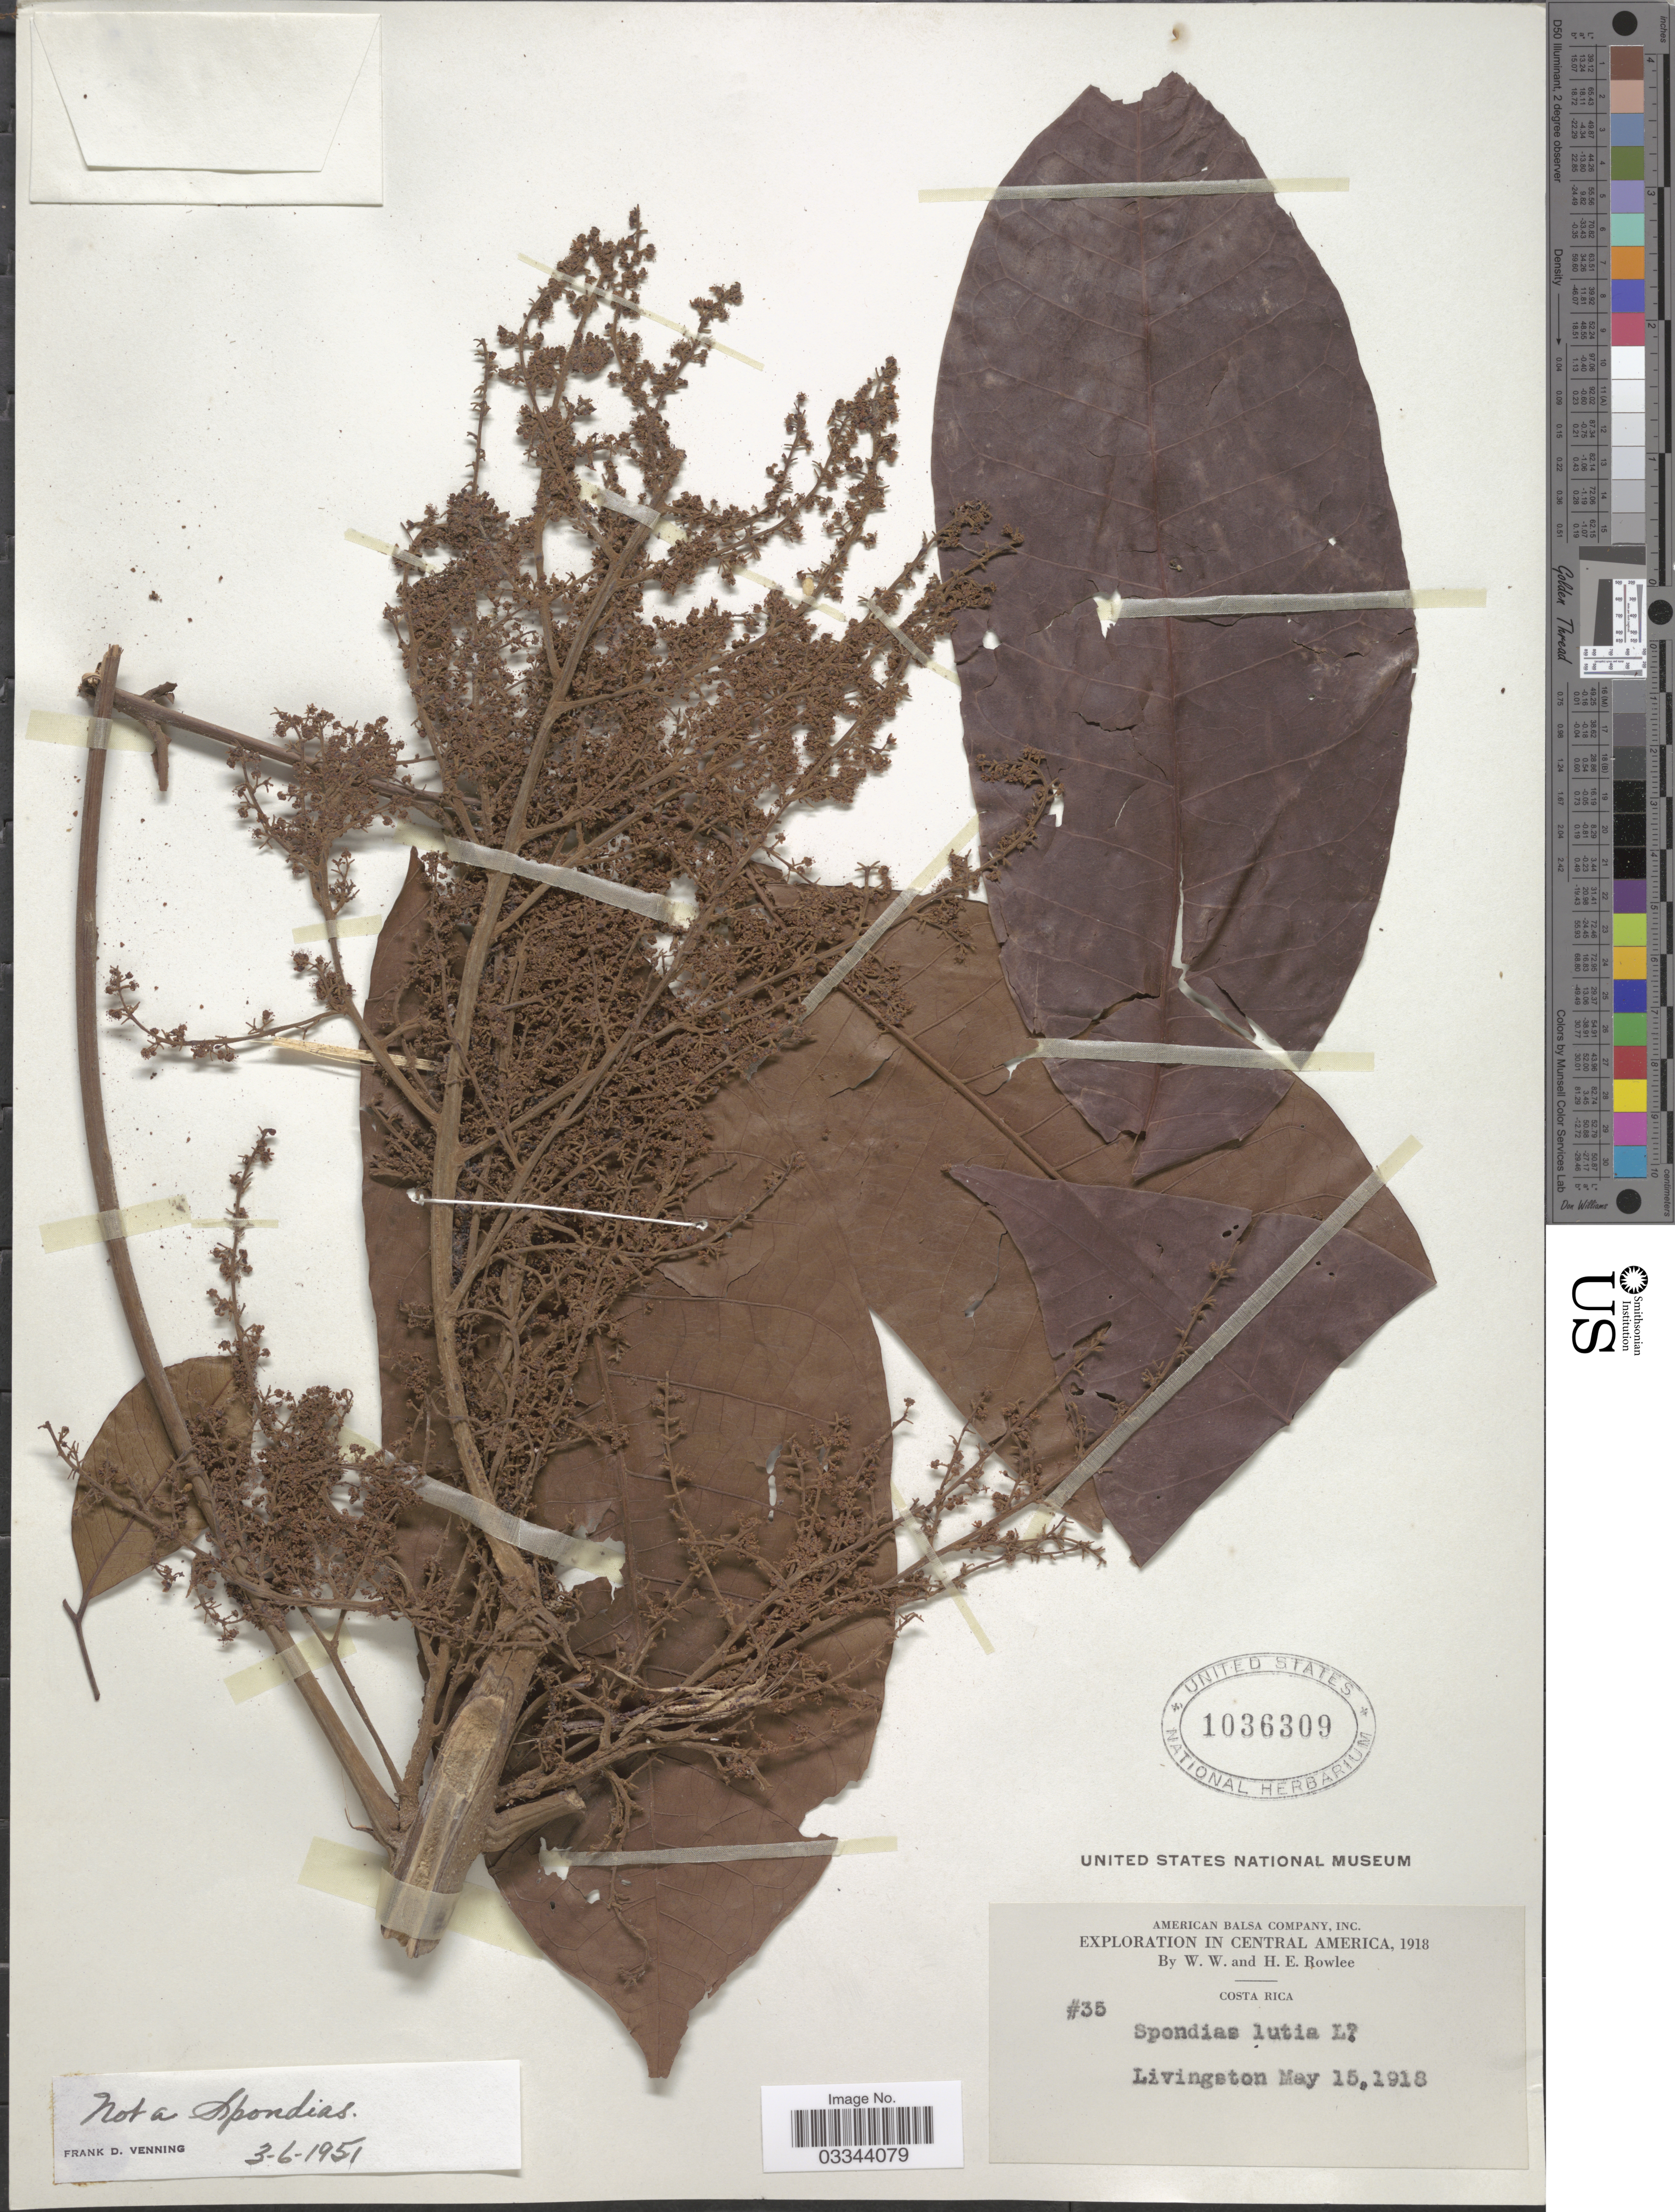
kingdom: Plantae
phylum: Tracheophyta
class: Magnoliopsida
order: Sapindales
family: Anacardiaceae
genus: Tapirira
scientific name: Tapirira guianensis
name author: Aubl.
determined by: Mitchell, John D.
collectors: W. W. Rowlee & H. E. Rowlee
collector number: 35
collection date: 1918-05-15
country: Costa Rica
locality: Livingston.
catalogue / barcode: US 1036309